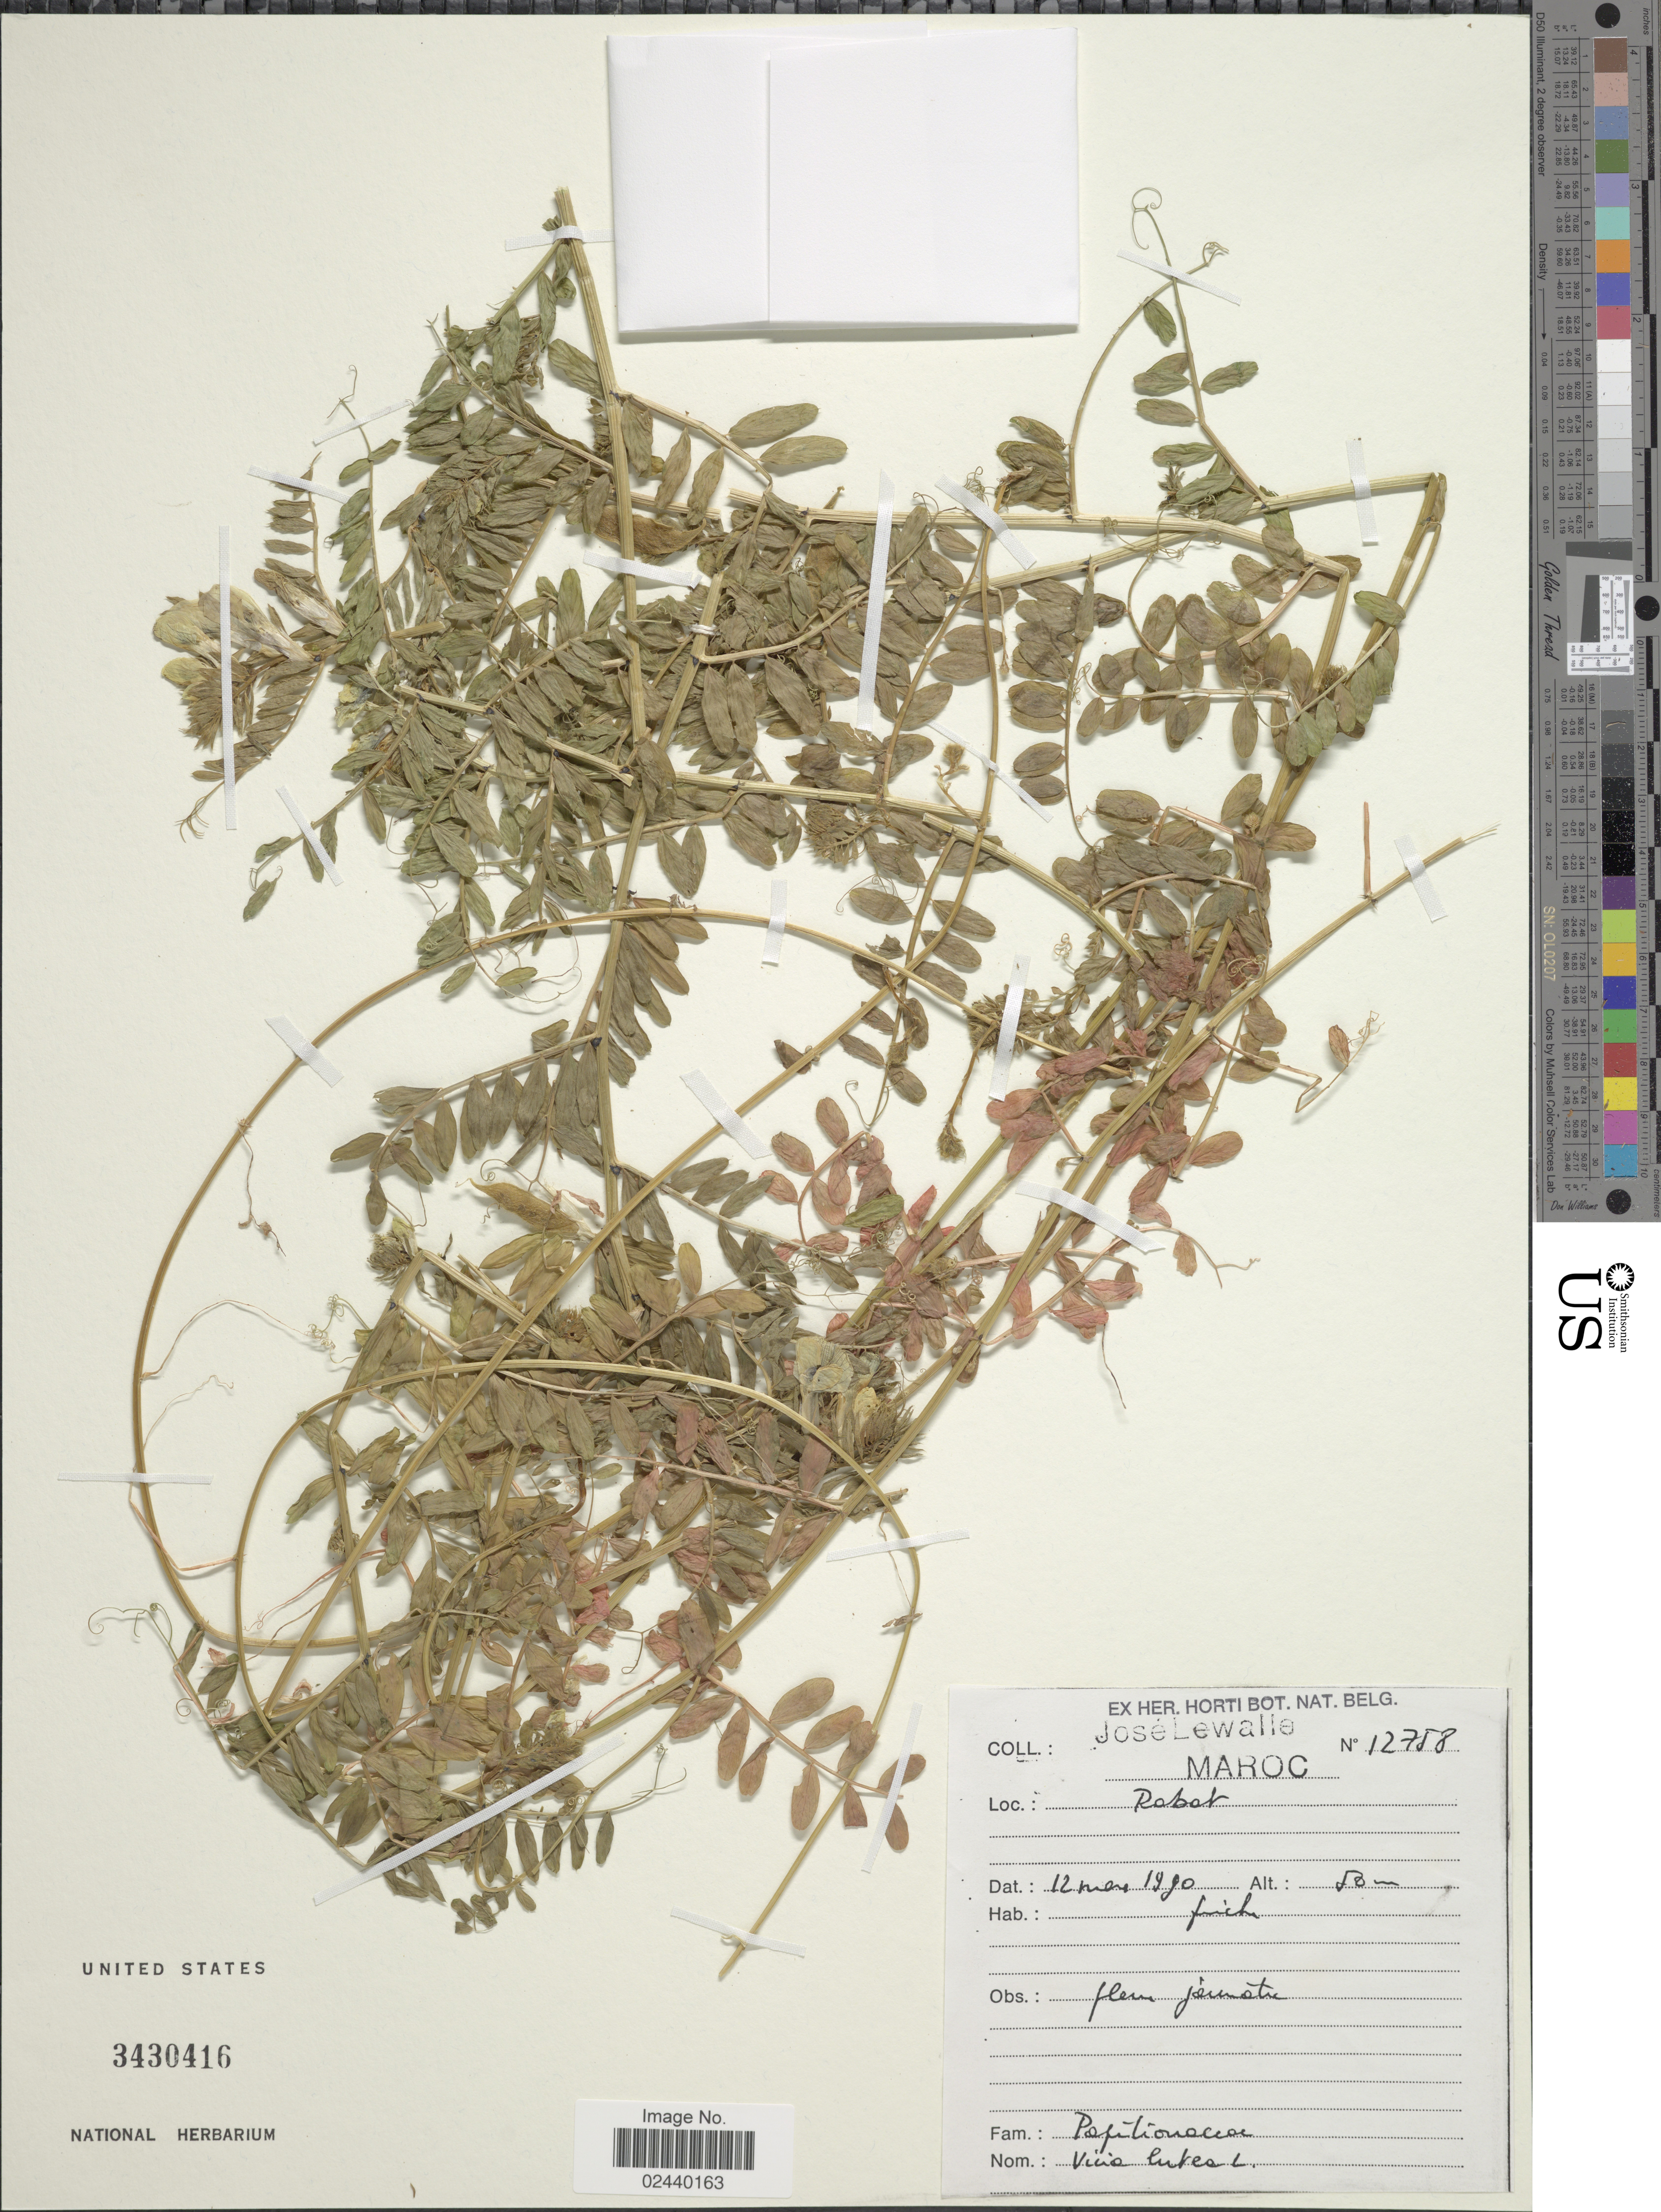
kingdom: Plantae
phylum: Tracheophyta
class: Magnoliopsida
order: Fabales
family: Fabaceae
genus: Vicia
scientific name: Vicia lutea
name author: L.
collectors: J. Lewalle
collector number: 12758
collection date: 1990-03-12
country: Morocco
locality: Maroc, Rabat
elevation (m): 50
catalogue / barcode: US 3430416